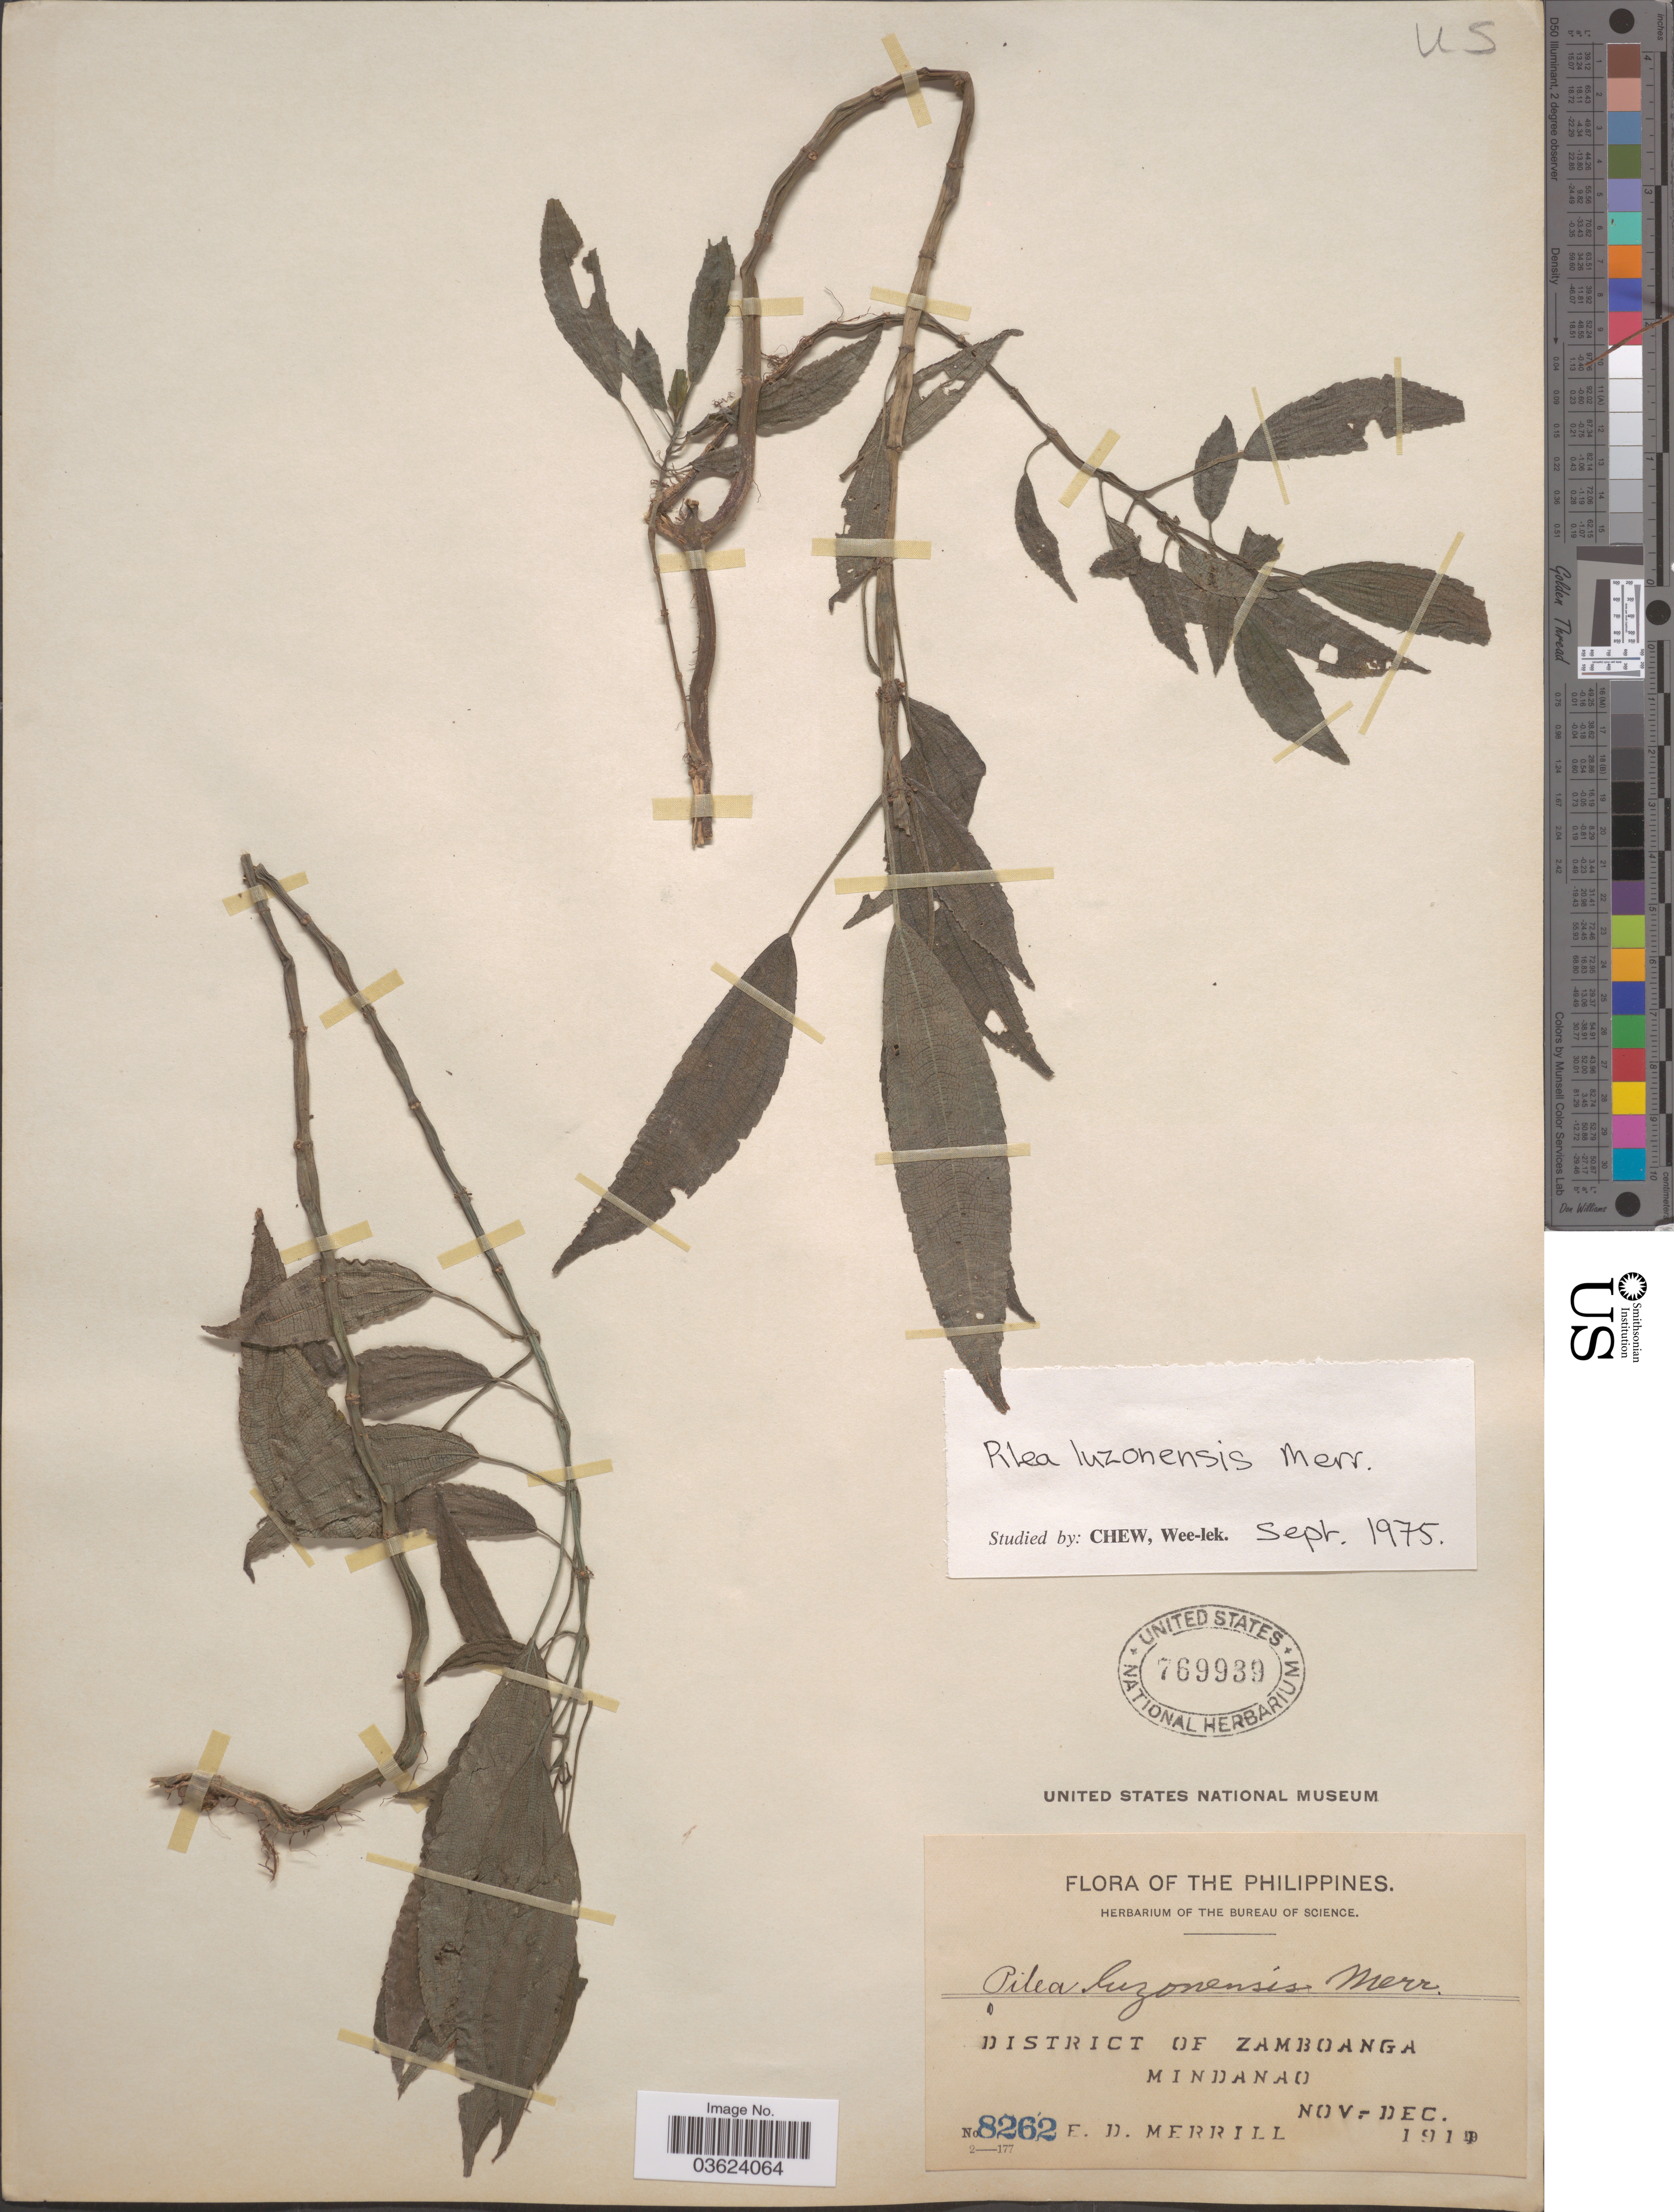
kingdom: Plantae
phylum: Tracheophyta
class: Magnoliopsida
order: Rosales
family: Urticaceae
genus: Pilea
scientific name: Pilea luzonensis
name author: Merr.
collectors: E. D. Merrill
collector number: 8262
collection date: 1911-11/1911-12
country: Philippines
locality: District of Zamboanga. Mindanao.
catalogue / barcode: US 769939